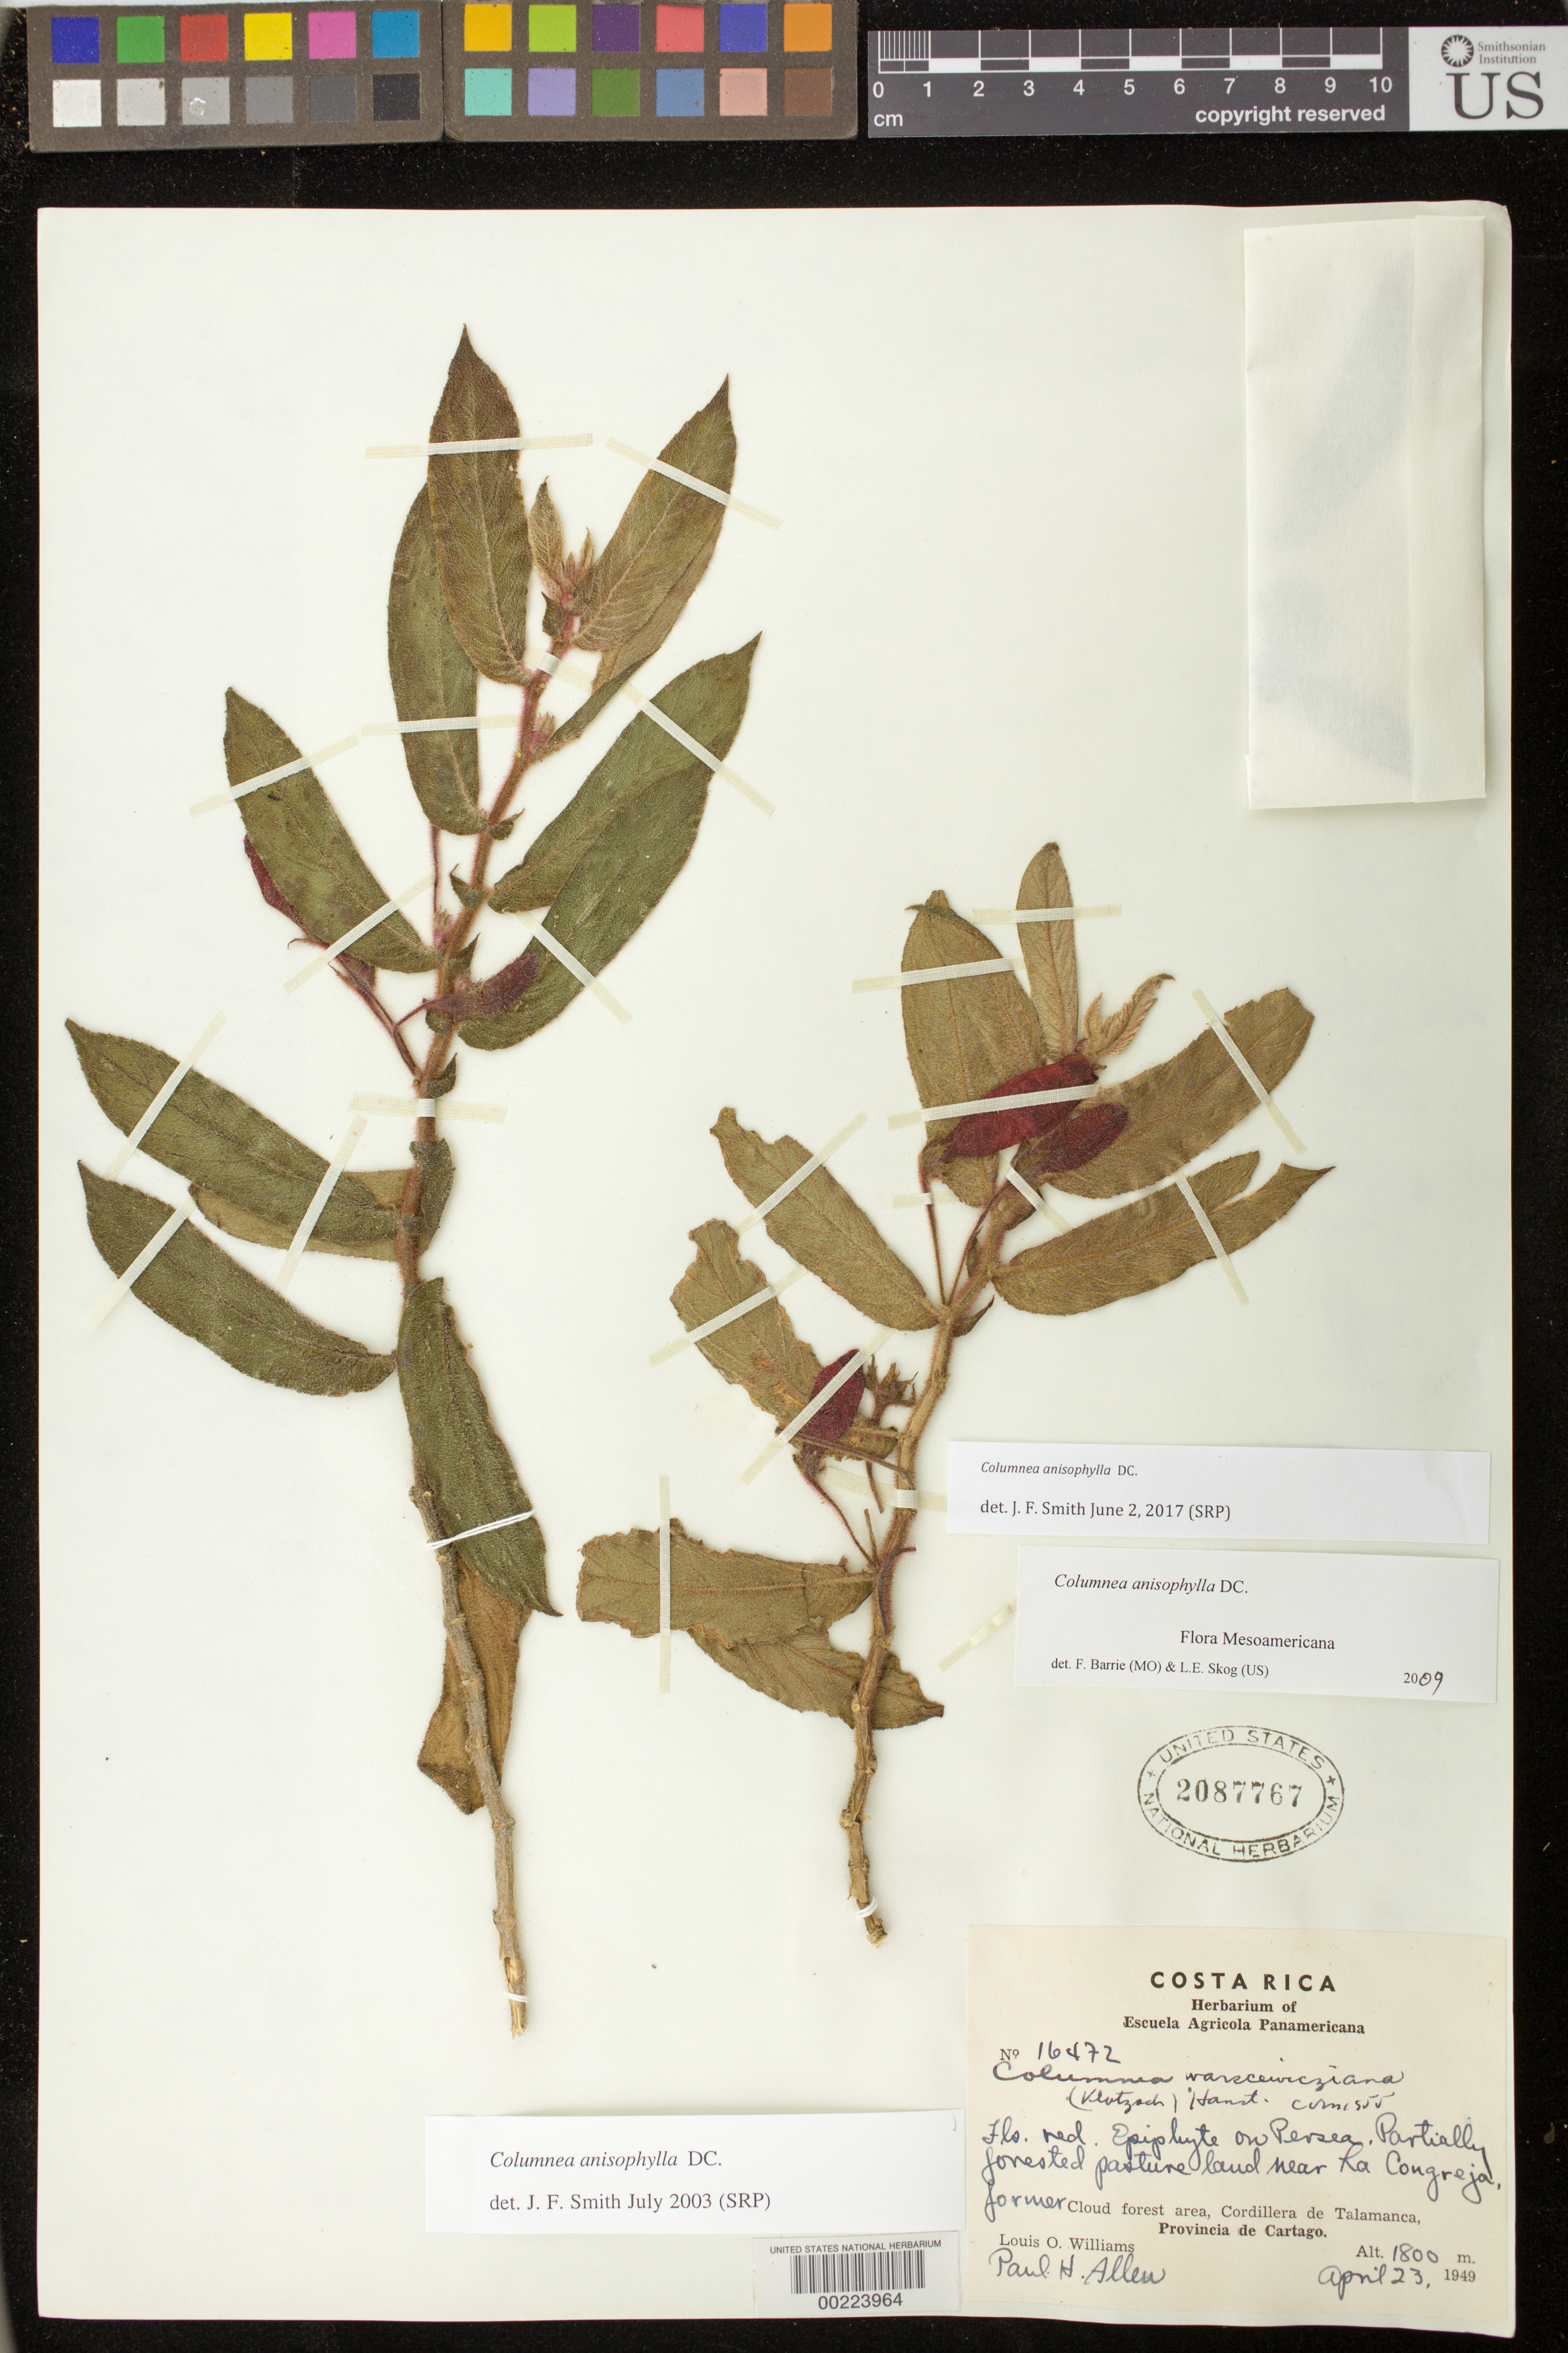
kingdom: Plantae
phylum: Tracheophyta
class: Magnoliopsida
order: Lamiales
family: Gesneriaceae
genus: Columnea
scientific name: Columnea anisophylla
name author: DC.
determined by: Smith, J. F.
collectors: L. O. Williams & P. H. Allen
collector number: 16472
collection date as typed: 23 Apr 1949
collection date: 1949-04-23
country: Costa Rica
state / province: Cartago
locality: Cordillera de Talamanca, near La Congreja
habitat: Partially forested pasture land, former cloud forest area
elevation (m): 1800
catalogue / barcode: US 2087767